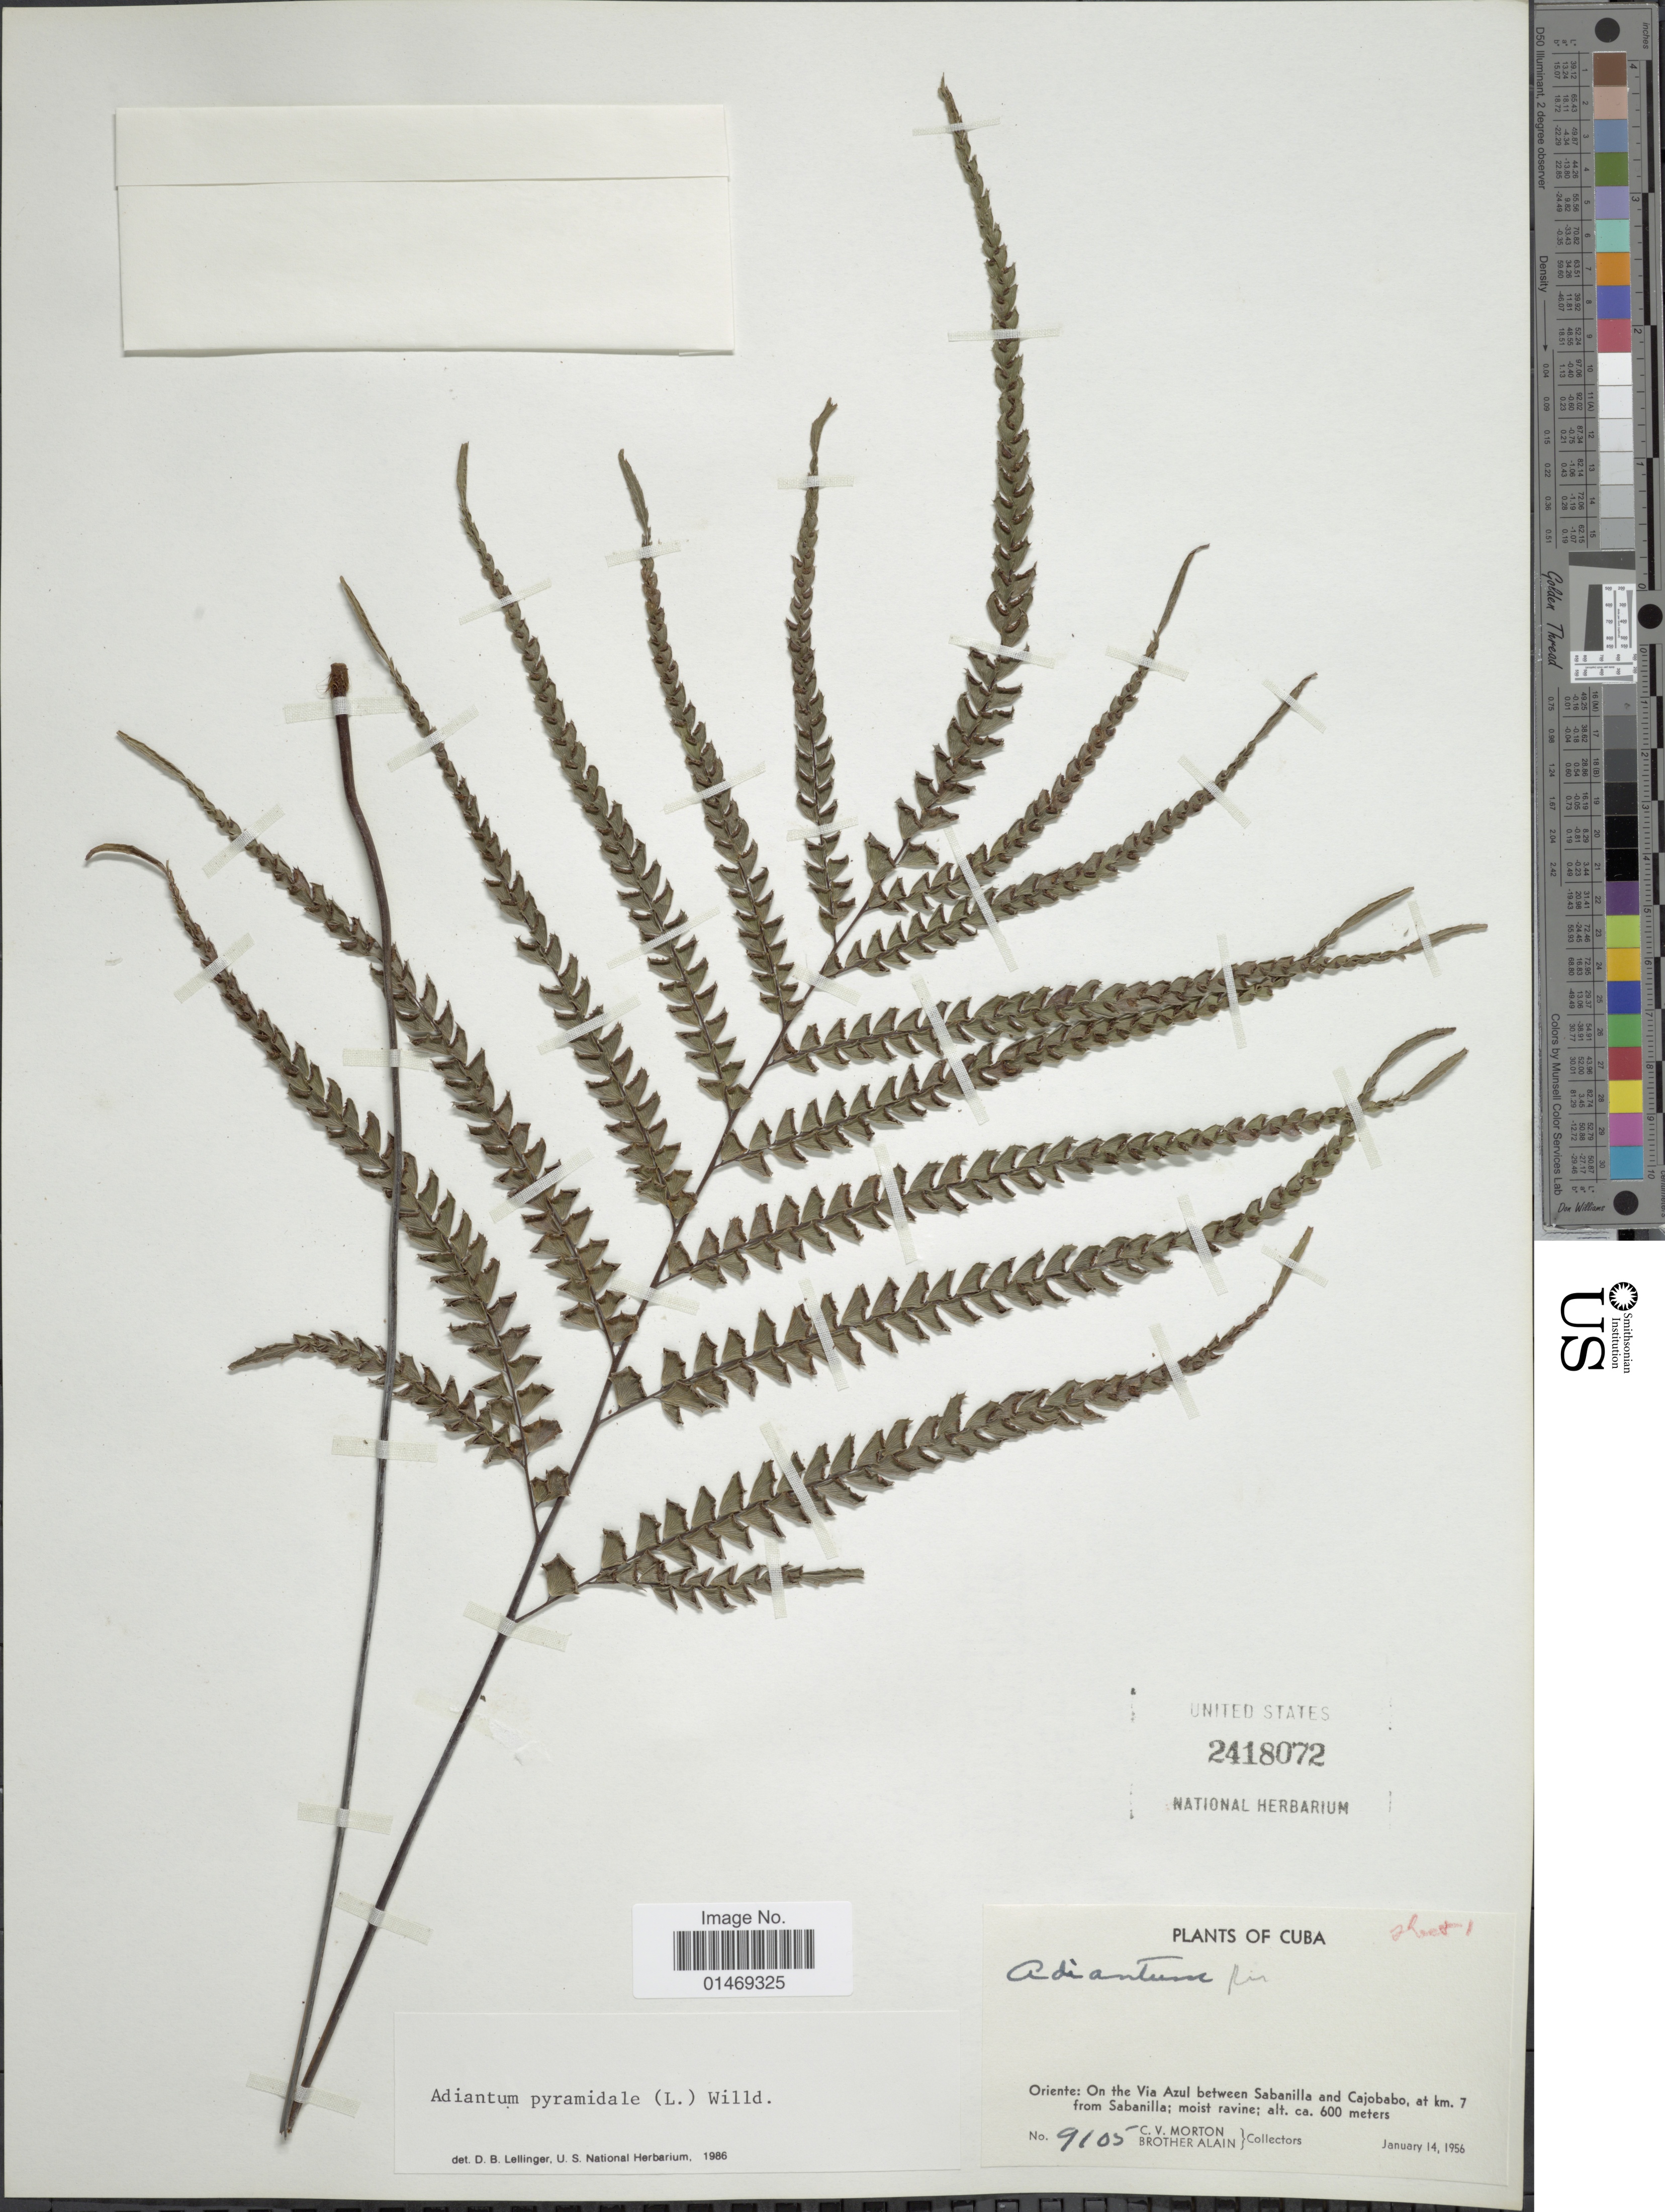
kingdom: Plantae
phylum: Tracheophyta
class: Polypodiopsida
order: Polypodiales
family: Pteridaceae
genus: Adiantum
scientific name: Adiantum pyramidale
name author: (L.) Willd.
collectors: C. V. Morton & Bro. Alain - DO NOT USE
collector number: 9105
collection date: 1956-01-14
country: Cuba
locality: On the Via Azul between Sabanilla and Cajobabo, at km. 7 from Sabanilla; moist ravine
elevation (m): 600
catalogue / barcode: US 2418072